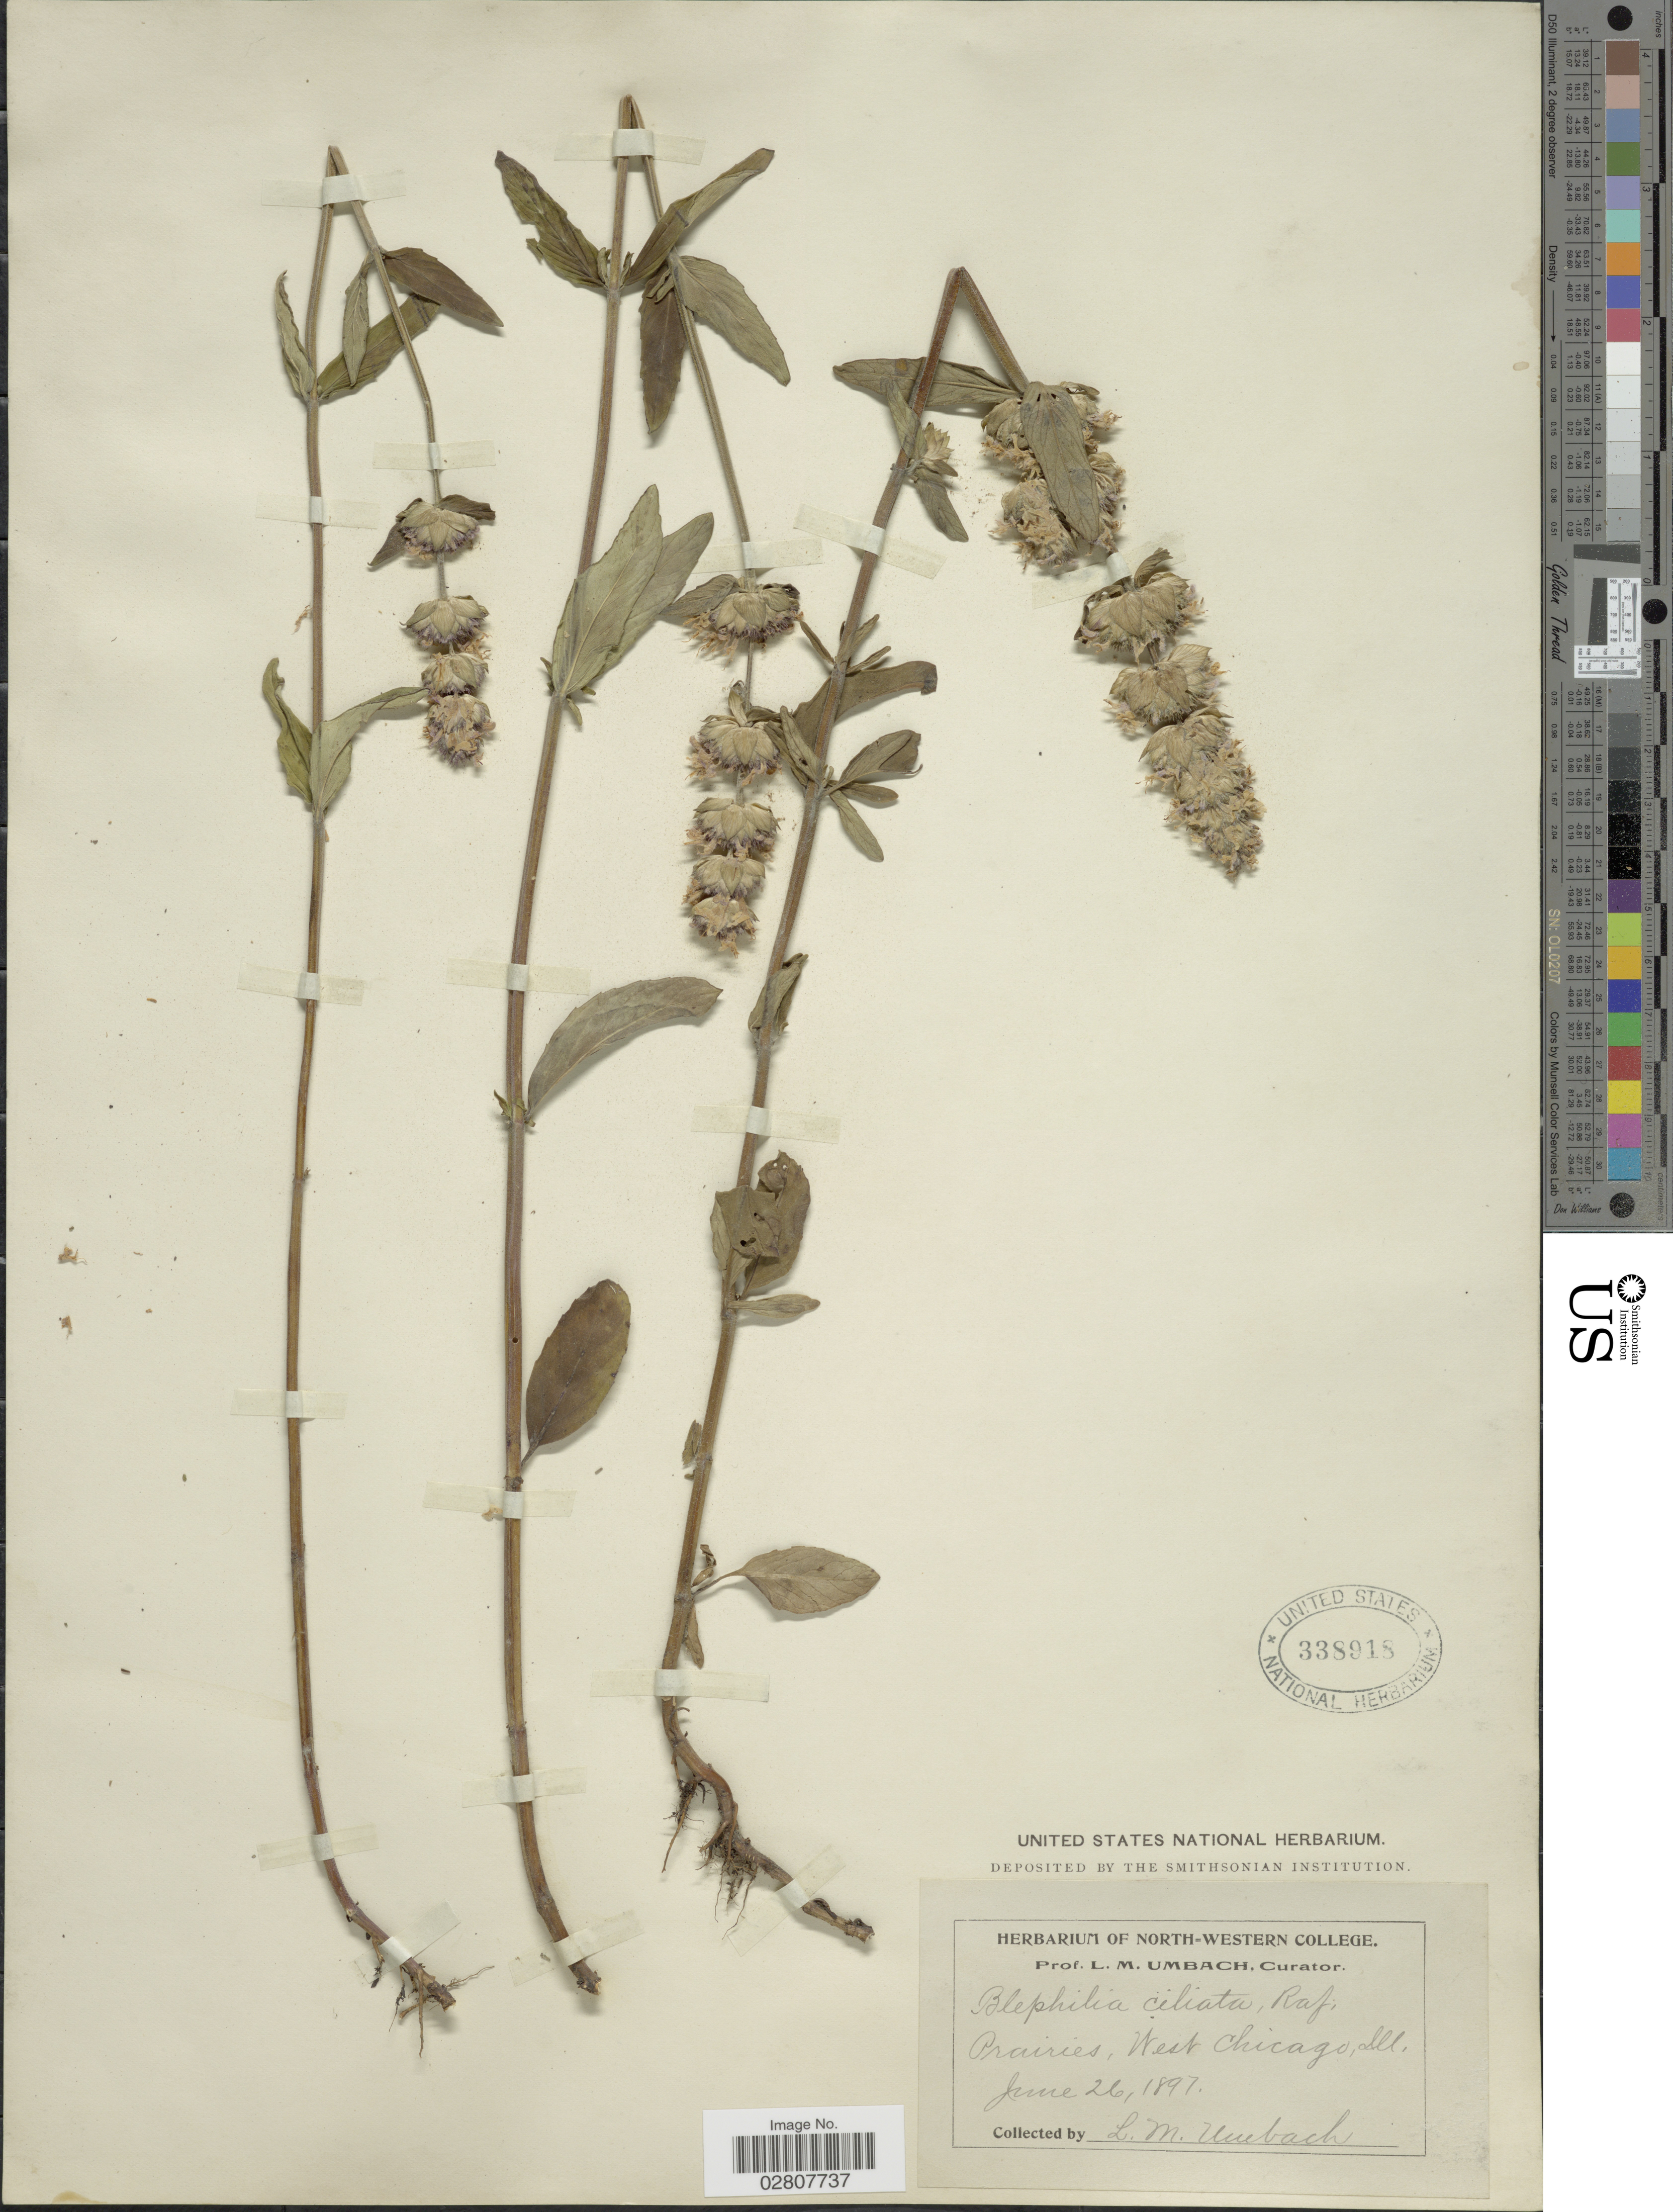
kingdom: Plantae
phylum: Tracheophyta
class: Magnoliopsida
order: Lamiales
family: Lamiaceae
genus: Blephilia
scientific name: Blephilia ciliata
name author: (L.) Raf. ex Benth.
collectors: L. M. Umbach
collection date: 1897-06-26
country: United States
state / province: Illinois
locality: West Chicago.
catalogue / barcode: US 338918